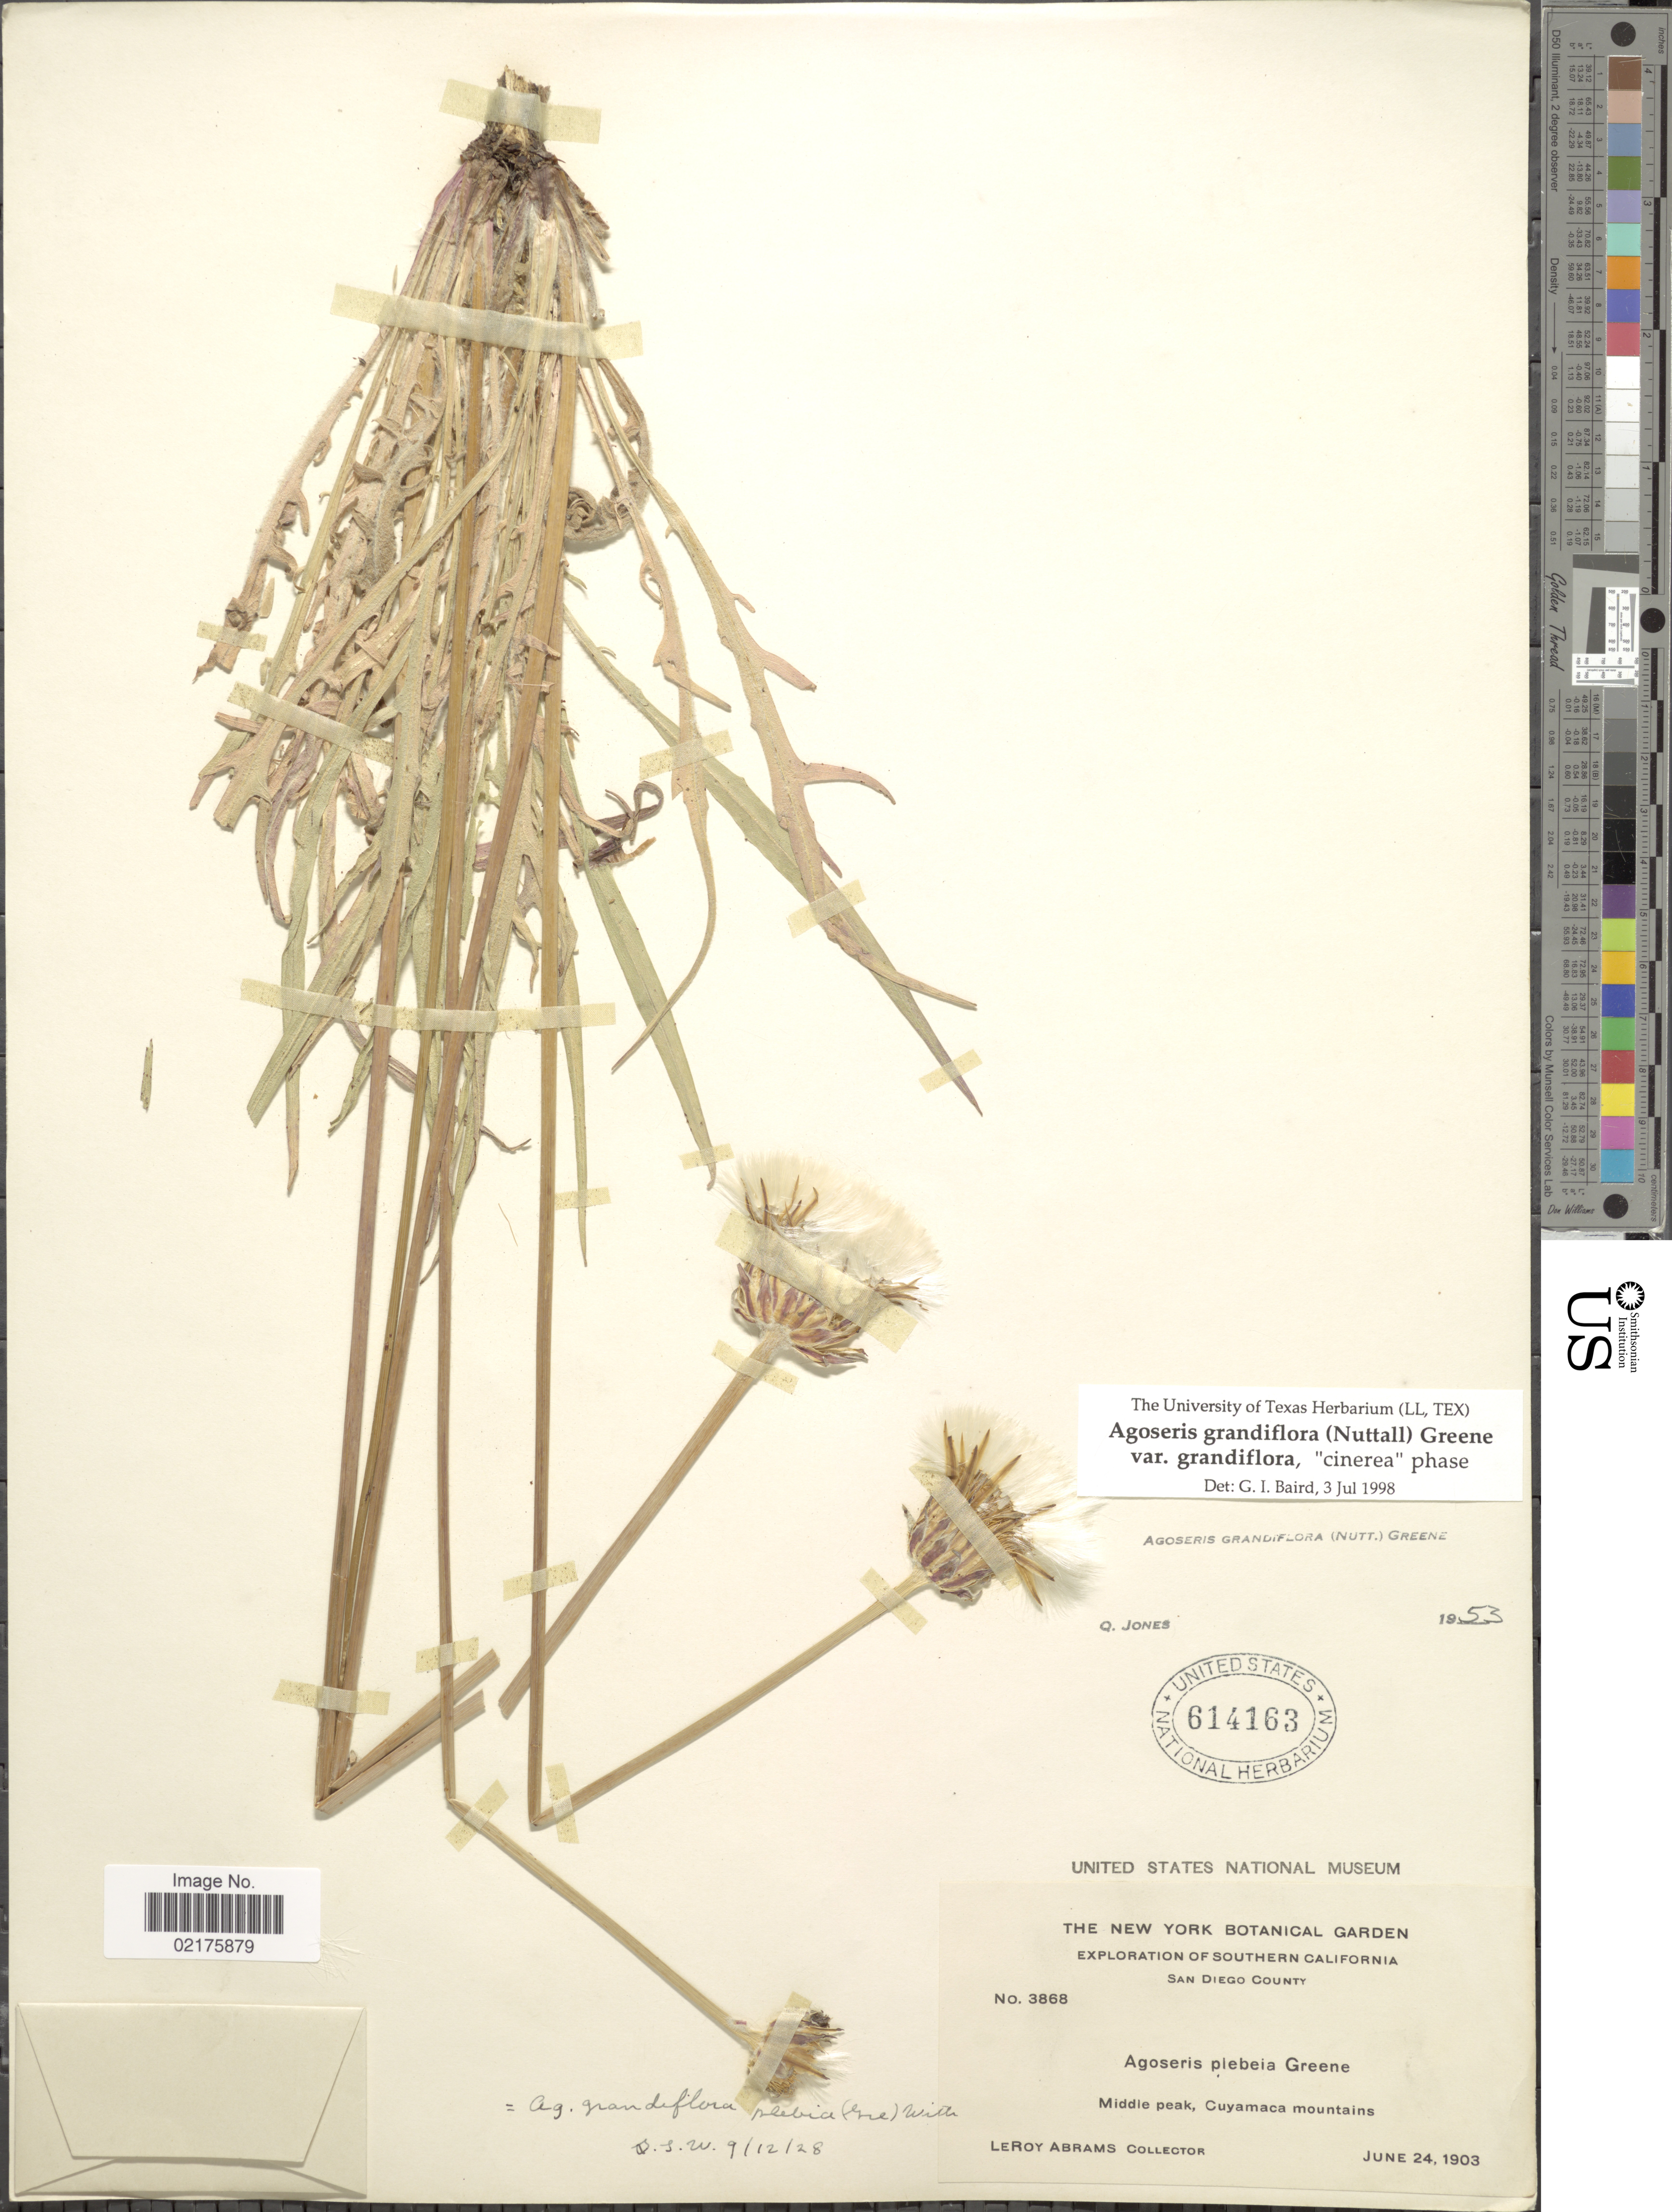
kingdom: Plantae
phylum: Tracheophyta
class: Magnoliopsida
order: Asterales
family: Asteraceae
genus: Agoseris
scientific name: Agoseris grandiflora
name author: (Nutt.) Greene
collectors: L. Abrams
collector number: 3868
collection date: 1903-06-24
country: United States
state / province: California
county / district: San Diego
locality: Southern California, San Diego County, Middle peak, Cuyamaca Mountains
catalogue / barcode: US 614163